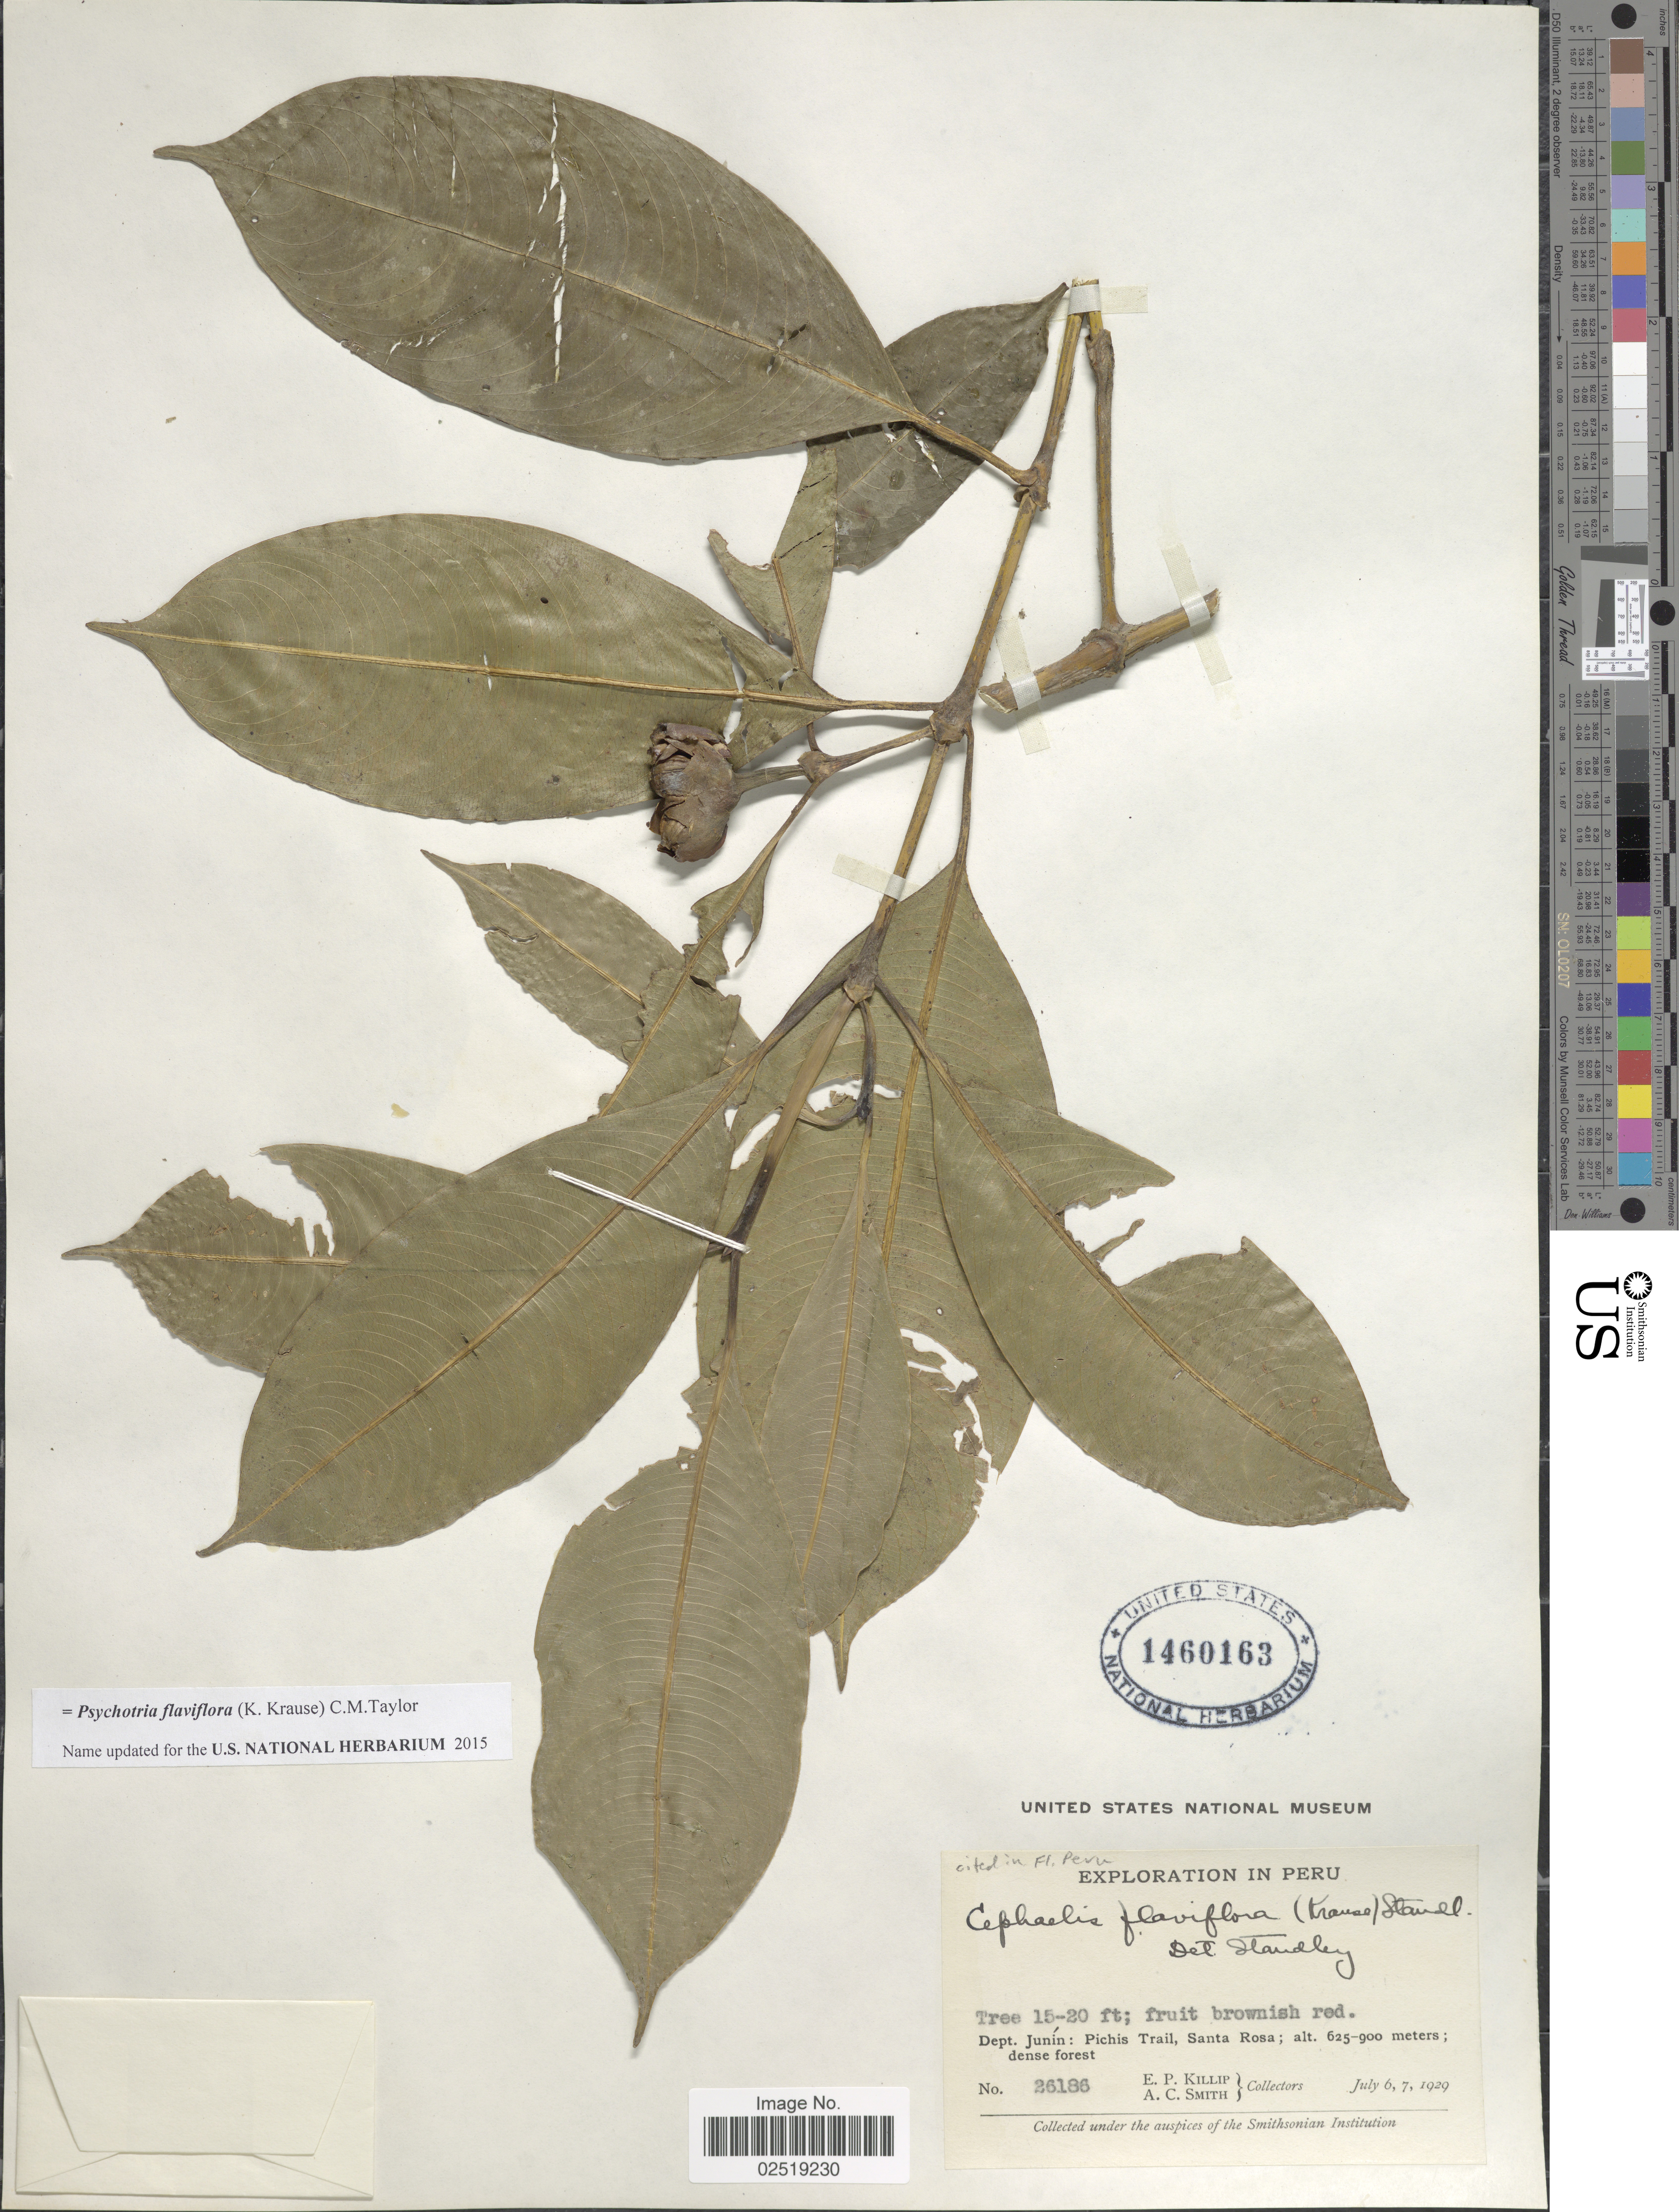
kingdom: Plantae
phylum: Tracheophyta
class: Magnoliopsida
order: Gentianales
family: Rubiaceae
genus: Psychotria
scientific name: Psychotria flaviflora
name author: (K. Krause) C.M. Taylor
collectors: E. P. Killip & A. C. Smith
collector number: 26186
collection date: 1929-07-06/1929-07-07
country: Peru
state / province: Junín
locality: Dept. Junin: Pichis Trail, Santa Rosa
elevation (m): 625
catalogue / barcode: US 1460163